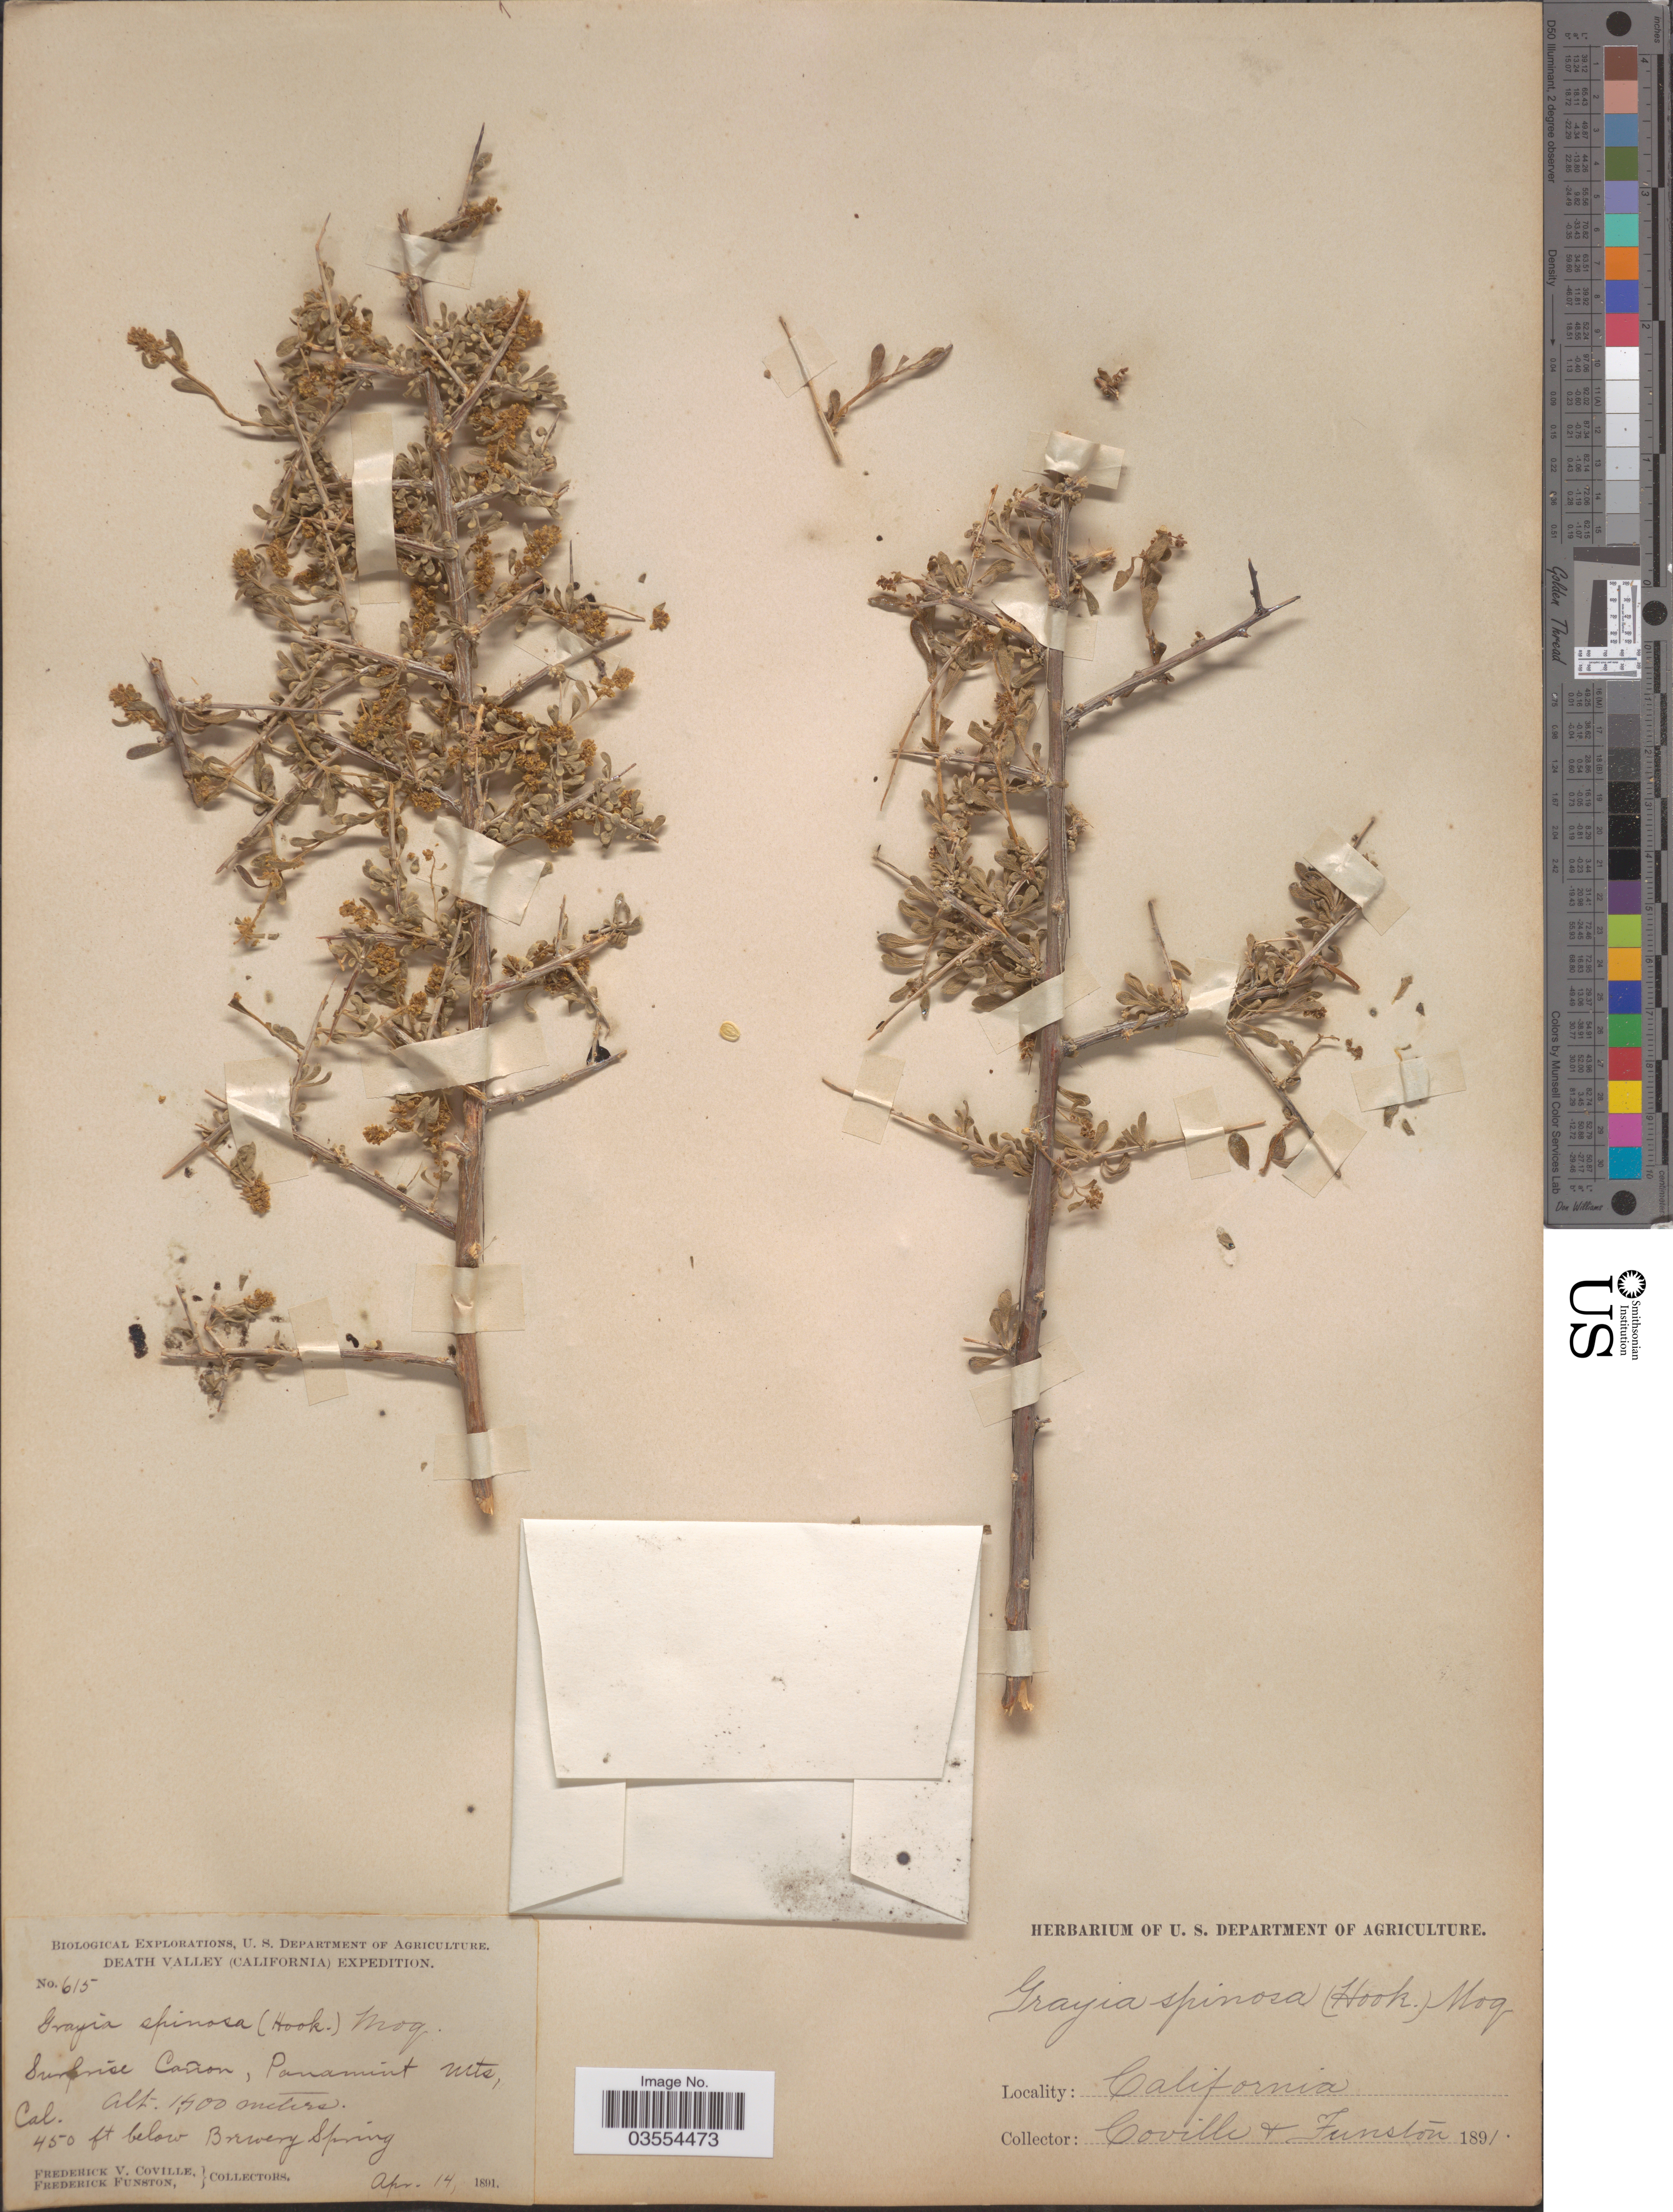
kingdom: Plantae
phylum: Tracheophyta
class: Magnoliopsida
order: Caryophyllales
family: Amaranthaceae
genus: Grayia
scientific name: Grayia spinosa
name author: (Hook.) Moq.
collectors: F. V. Coville & F. Funston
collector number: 615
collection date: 1891-04-14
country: United States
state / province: California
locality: Surpris Cañon, Panamint Mts. 450 ft below Brewery Spring.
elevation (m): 1400